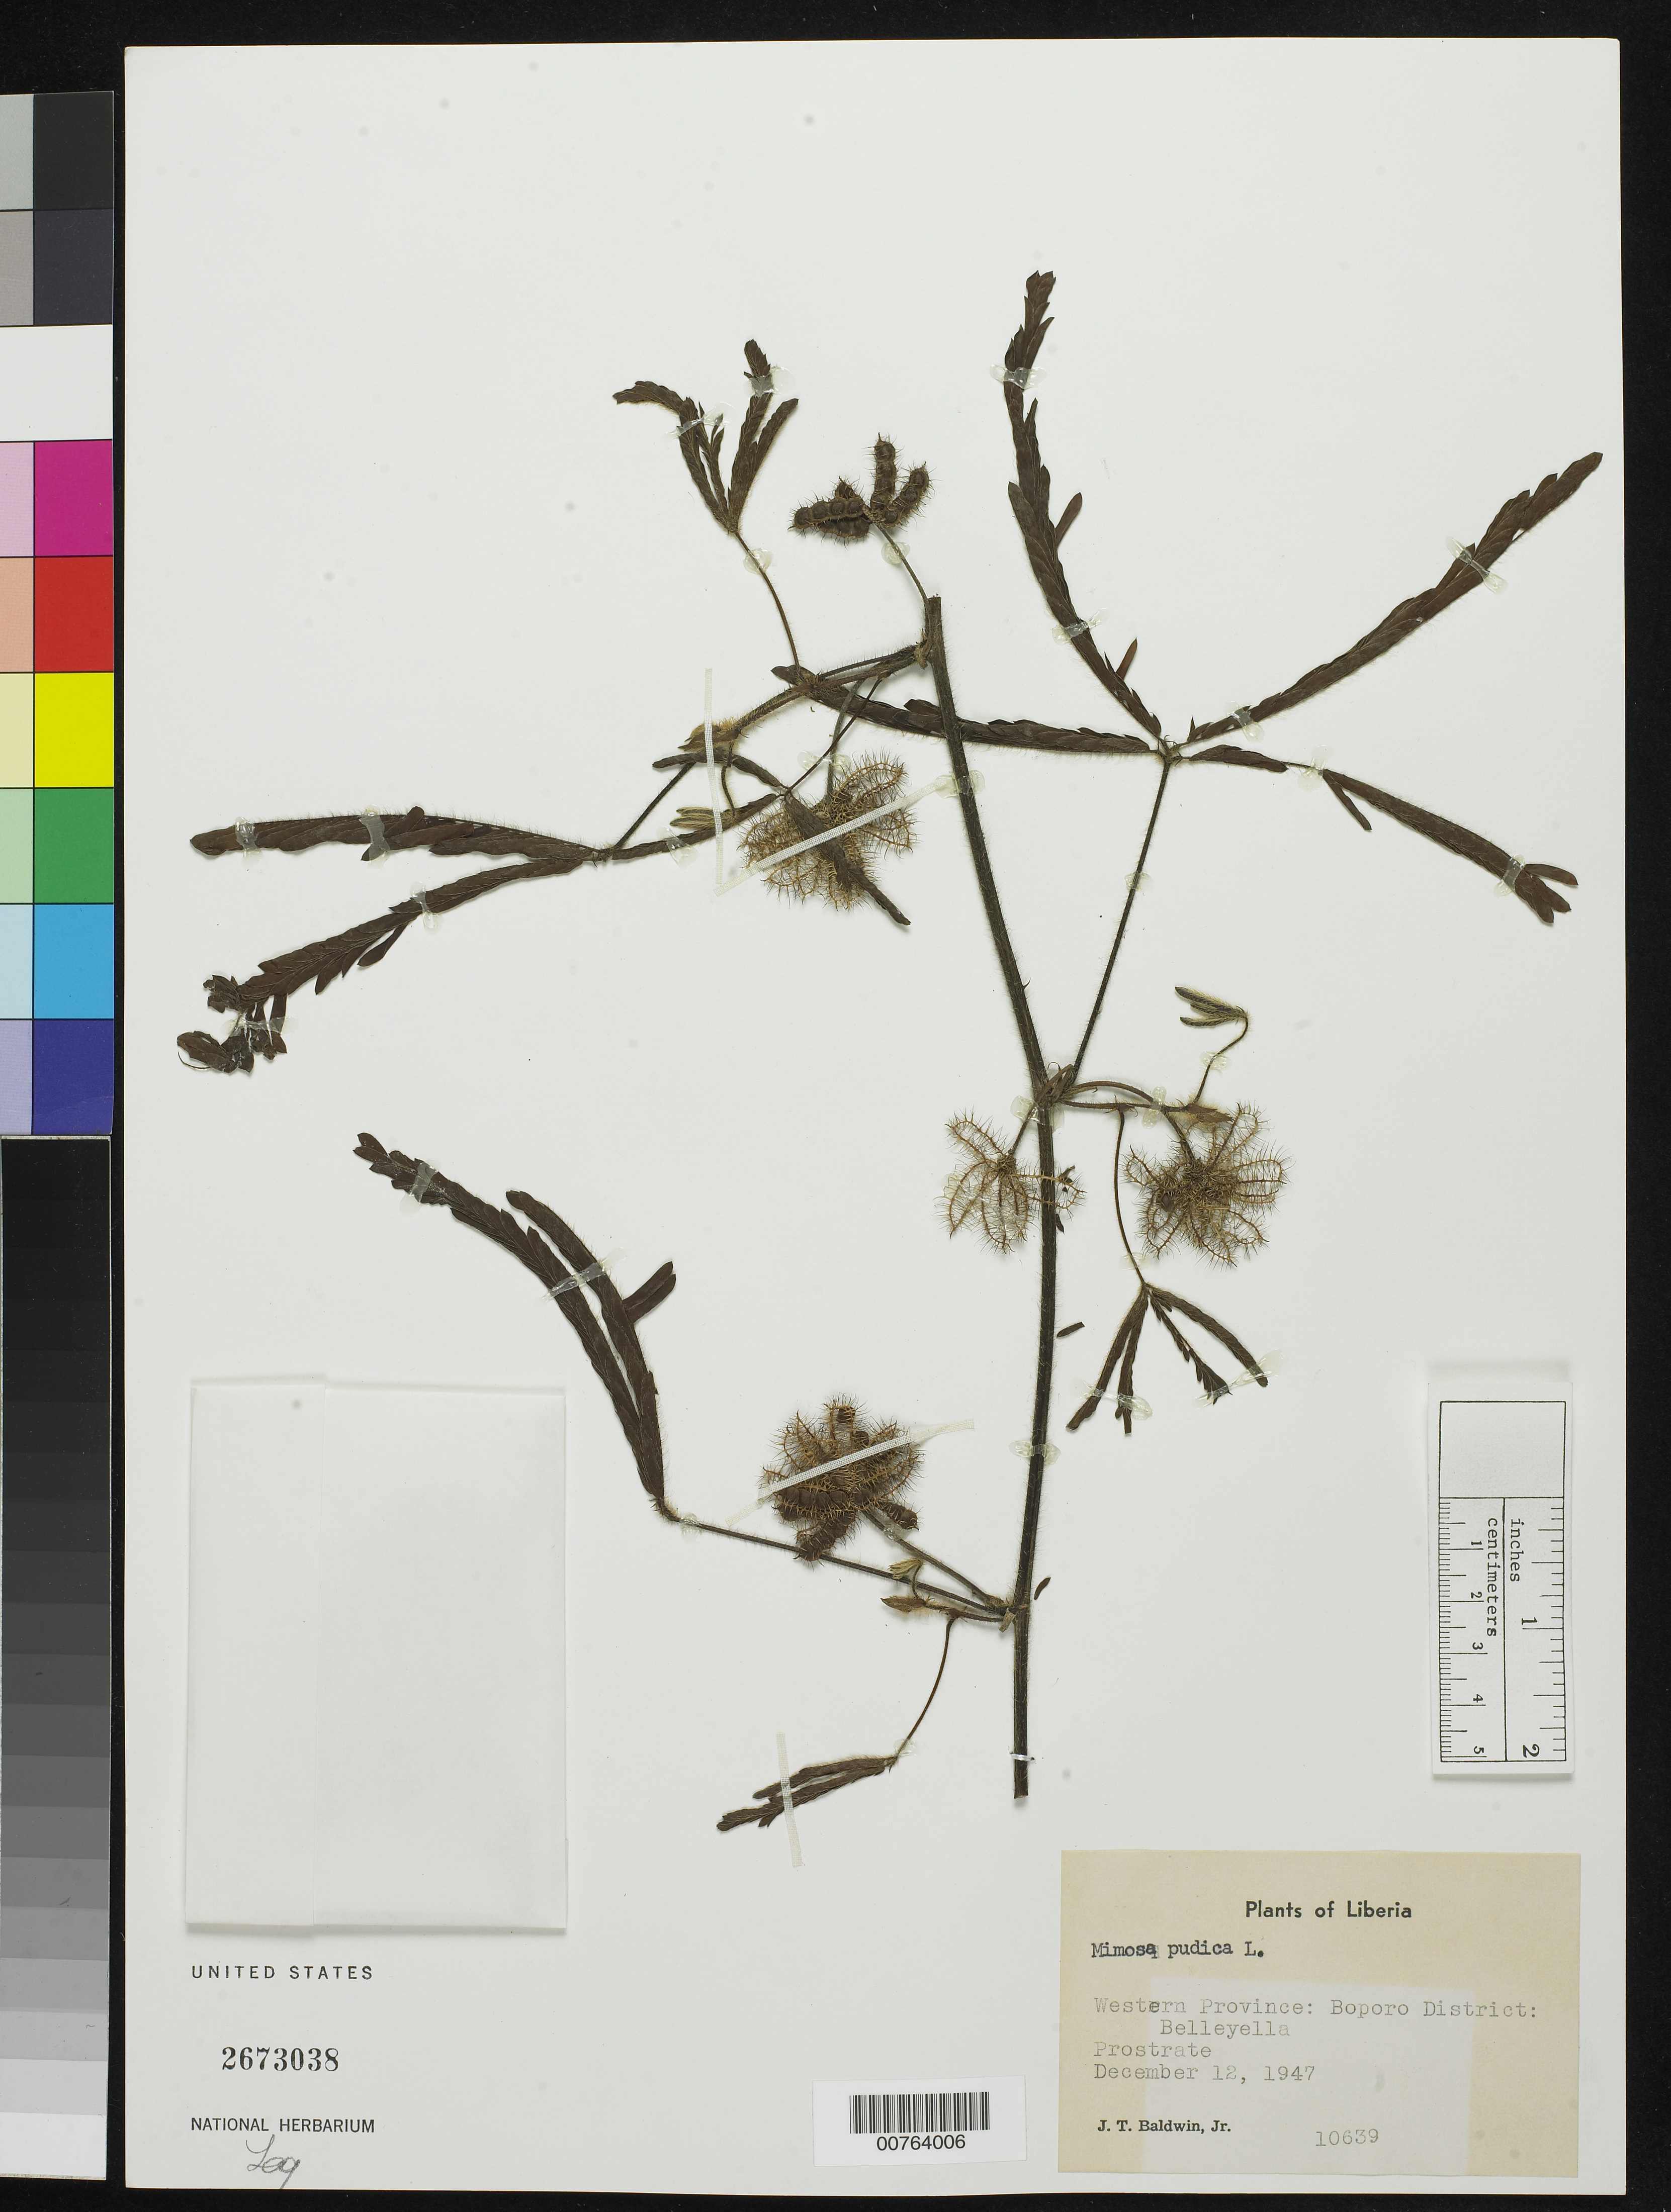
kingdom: Plantae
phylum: Tracheophyta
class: Magnoliopsida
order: Fabales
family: Fabaceae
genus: Mimosa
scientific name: Mimosa pudica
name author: L.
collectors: J. T. Baldwin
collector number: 10639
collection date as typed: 12 Dec 1947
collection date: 1947-12-12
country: Liberia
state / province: Gbarpolu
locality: Western Province: Belleyella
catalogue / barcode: US 2673038